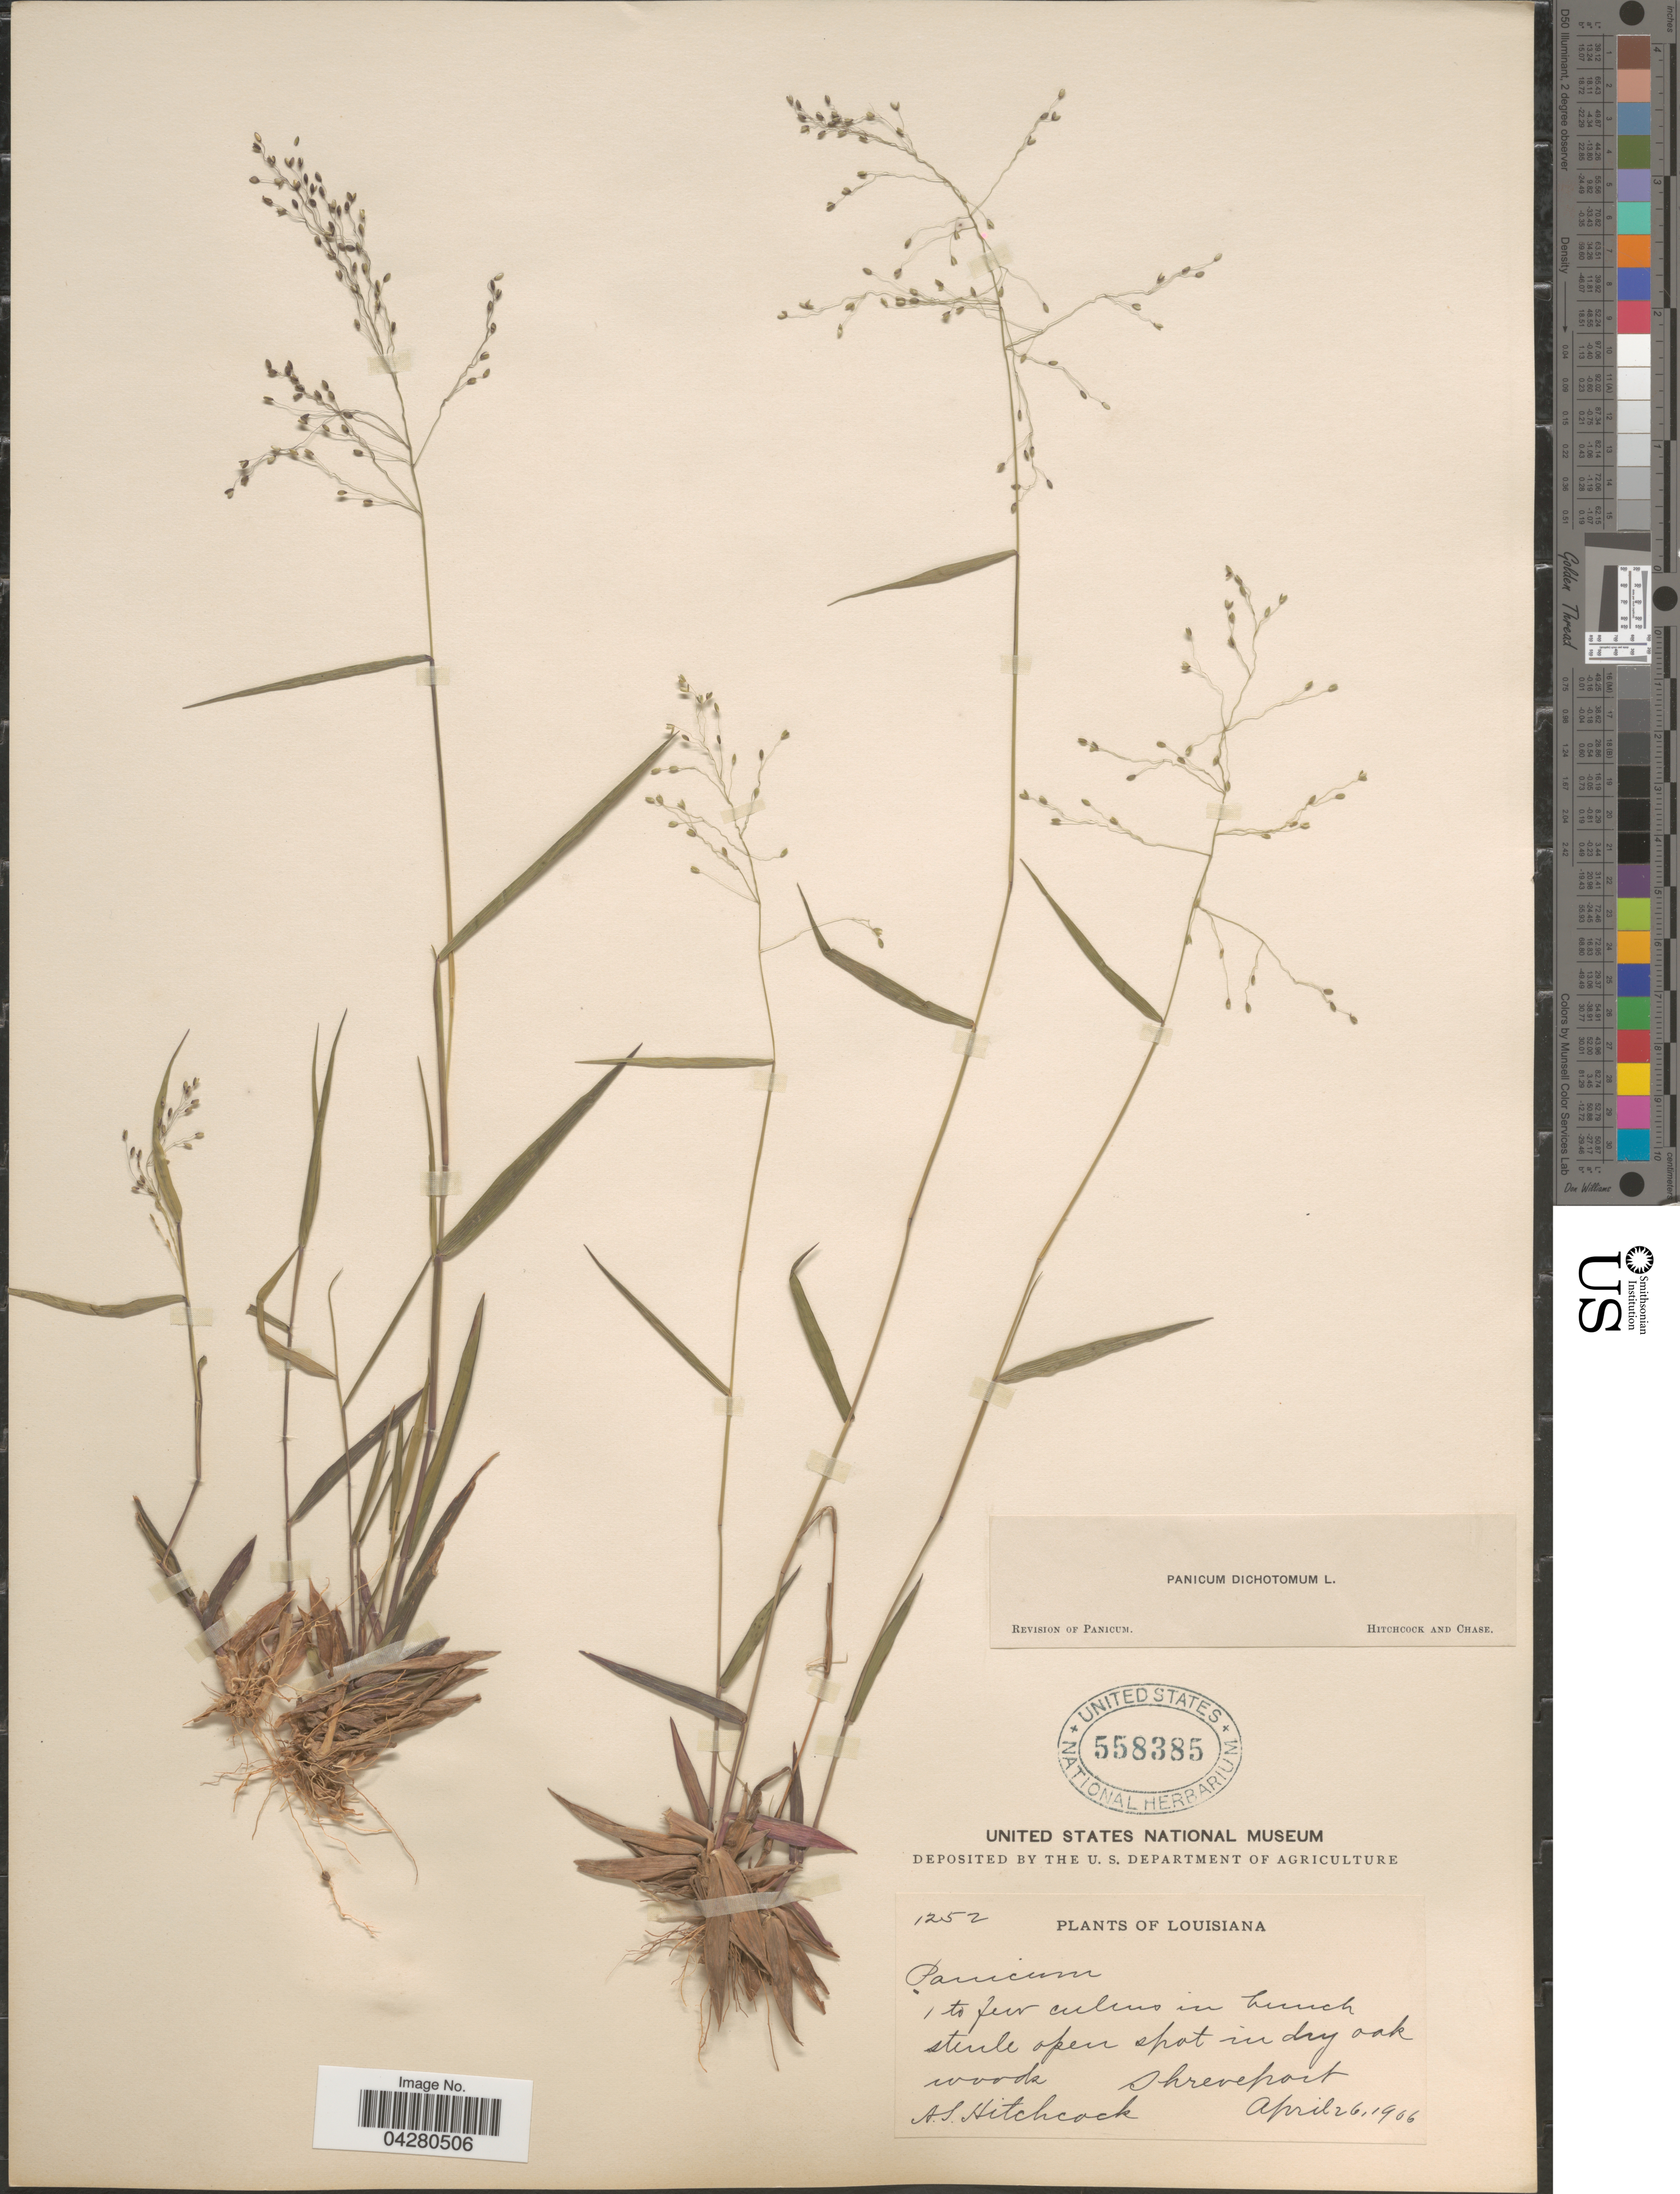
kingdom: Plantae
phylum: Tracheophyta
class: Liliopsida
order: Poales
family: Poaceae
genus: Dichanthelium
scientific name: Dichanthelium dichotomum var. dichotomum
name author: (L.) Gould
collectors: A. S. Hitchcock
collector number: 1252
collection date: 1906-04-26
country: United States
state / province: Louisiana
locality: Shreveport.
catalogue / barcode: US 558385